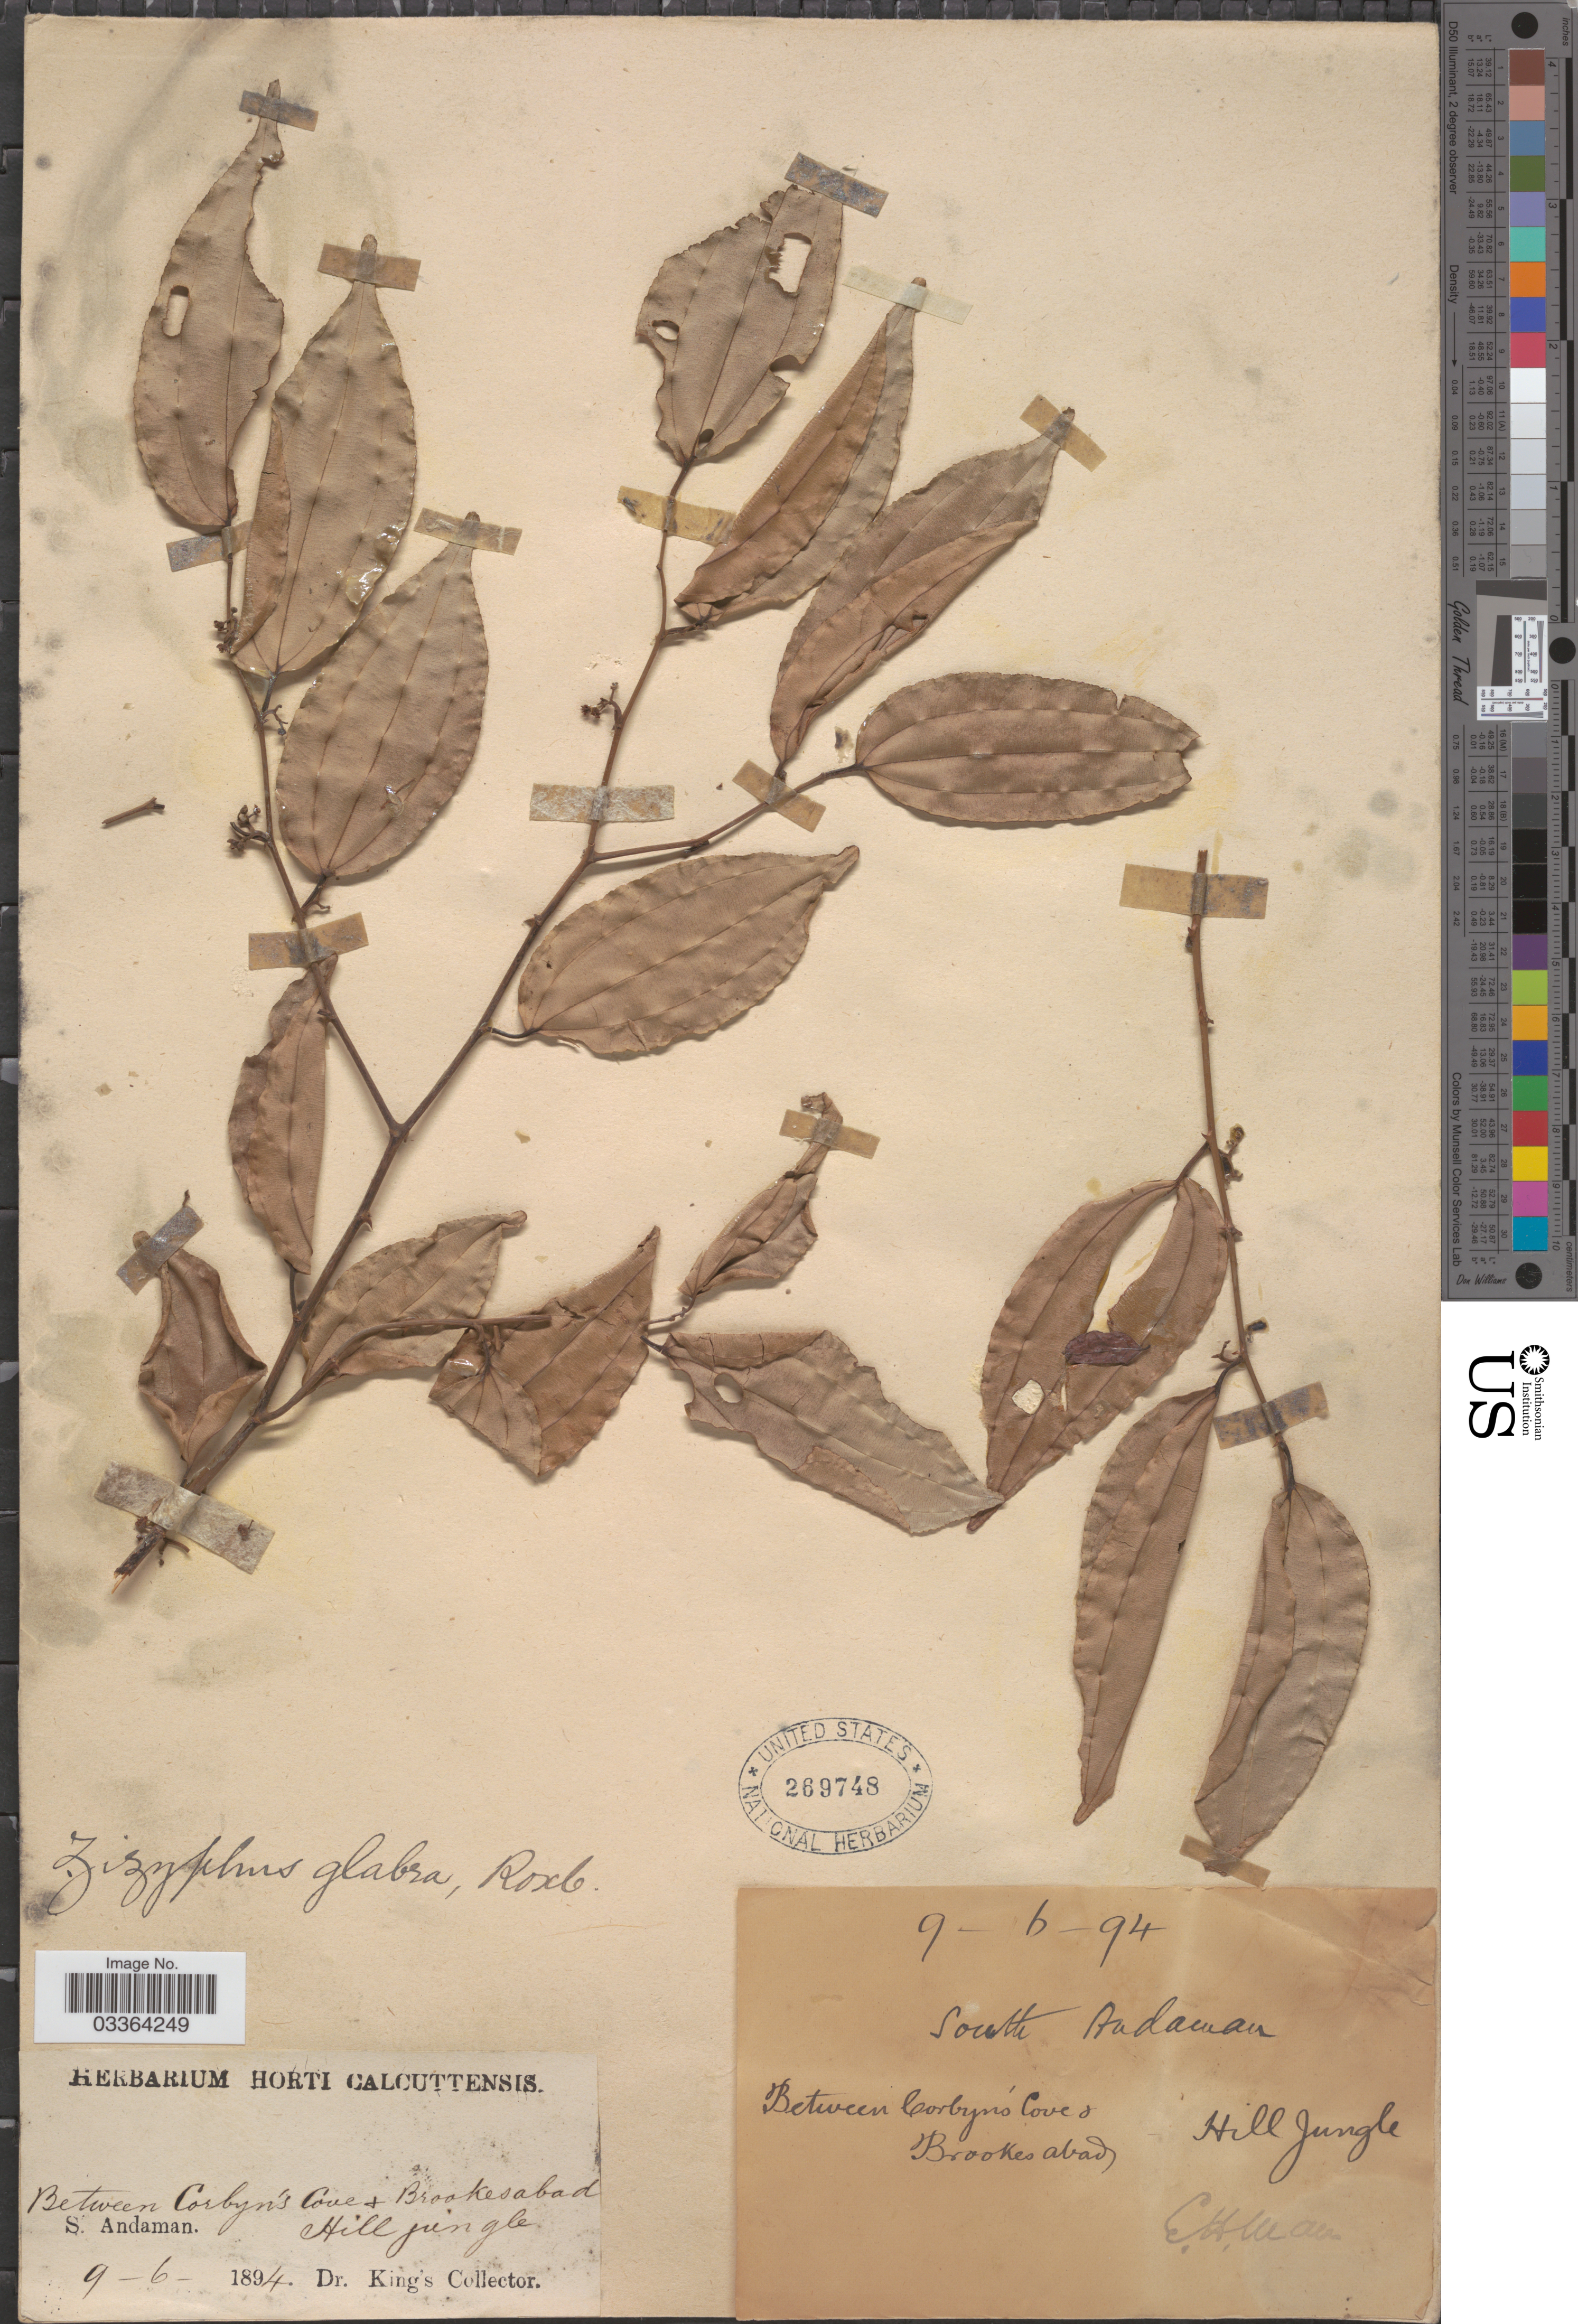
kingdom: Plantae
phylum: Tracheophyta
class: Magnoliopsida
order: Rosales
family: Rhamnaceae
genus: Ziziphus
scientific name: Ziziphus glabrata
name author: B. Heyne ex Roth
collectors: E. Mann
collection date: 1894-06-09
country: India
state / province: Andaman and Nicobar Islands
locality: Between Corbyn's Cove & Brookes abad, Hill Jungle, South Andaman.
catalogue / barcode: US 269748